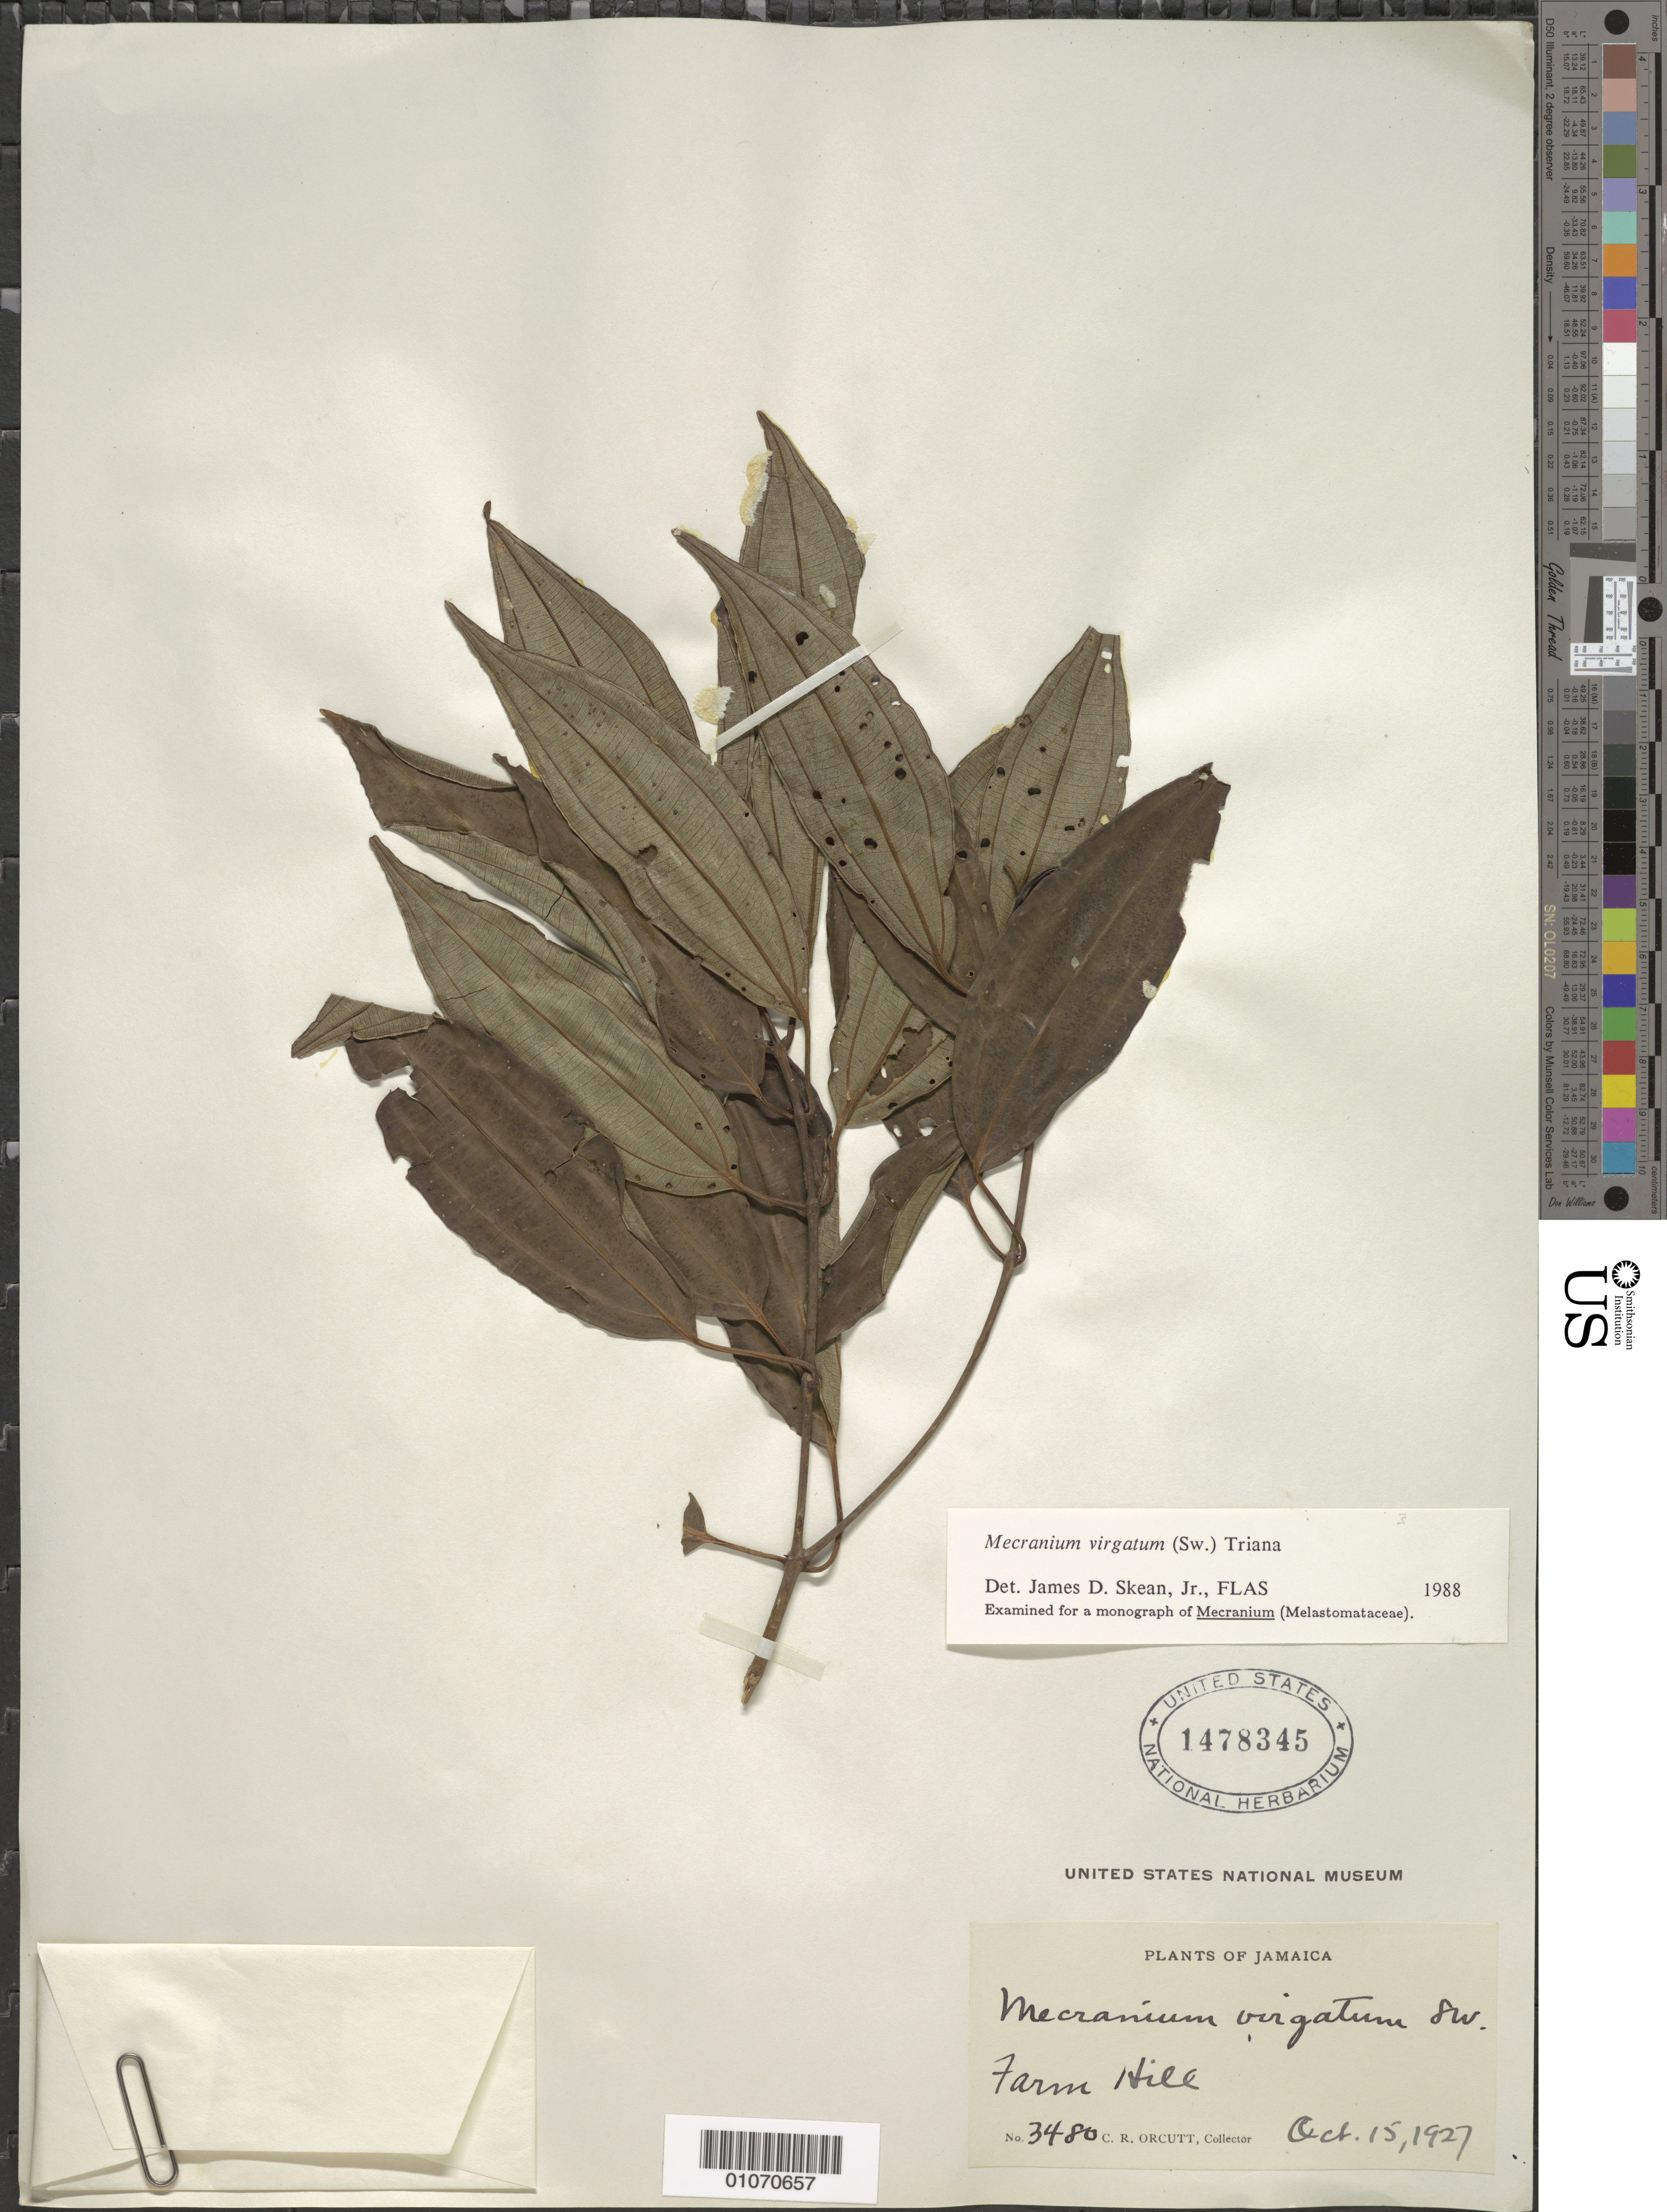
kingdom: Plantae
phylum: Tracheophyta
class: Magnoliopsida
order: Myrtales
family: Melastomataceae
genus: Mecranium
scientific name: Mecranium virgatum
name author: (Sw.) Triana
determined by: Skean, J. D., Jr.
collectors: C. R. Orcutt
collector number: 3480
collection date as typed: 15 Oct 1927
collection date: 1927-10-15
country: Jamaica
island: Jamaica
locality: Farm Hill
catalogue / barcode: US 1478345